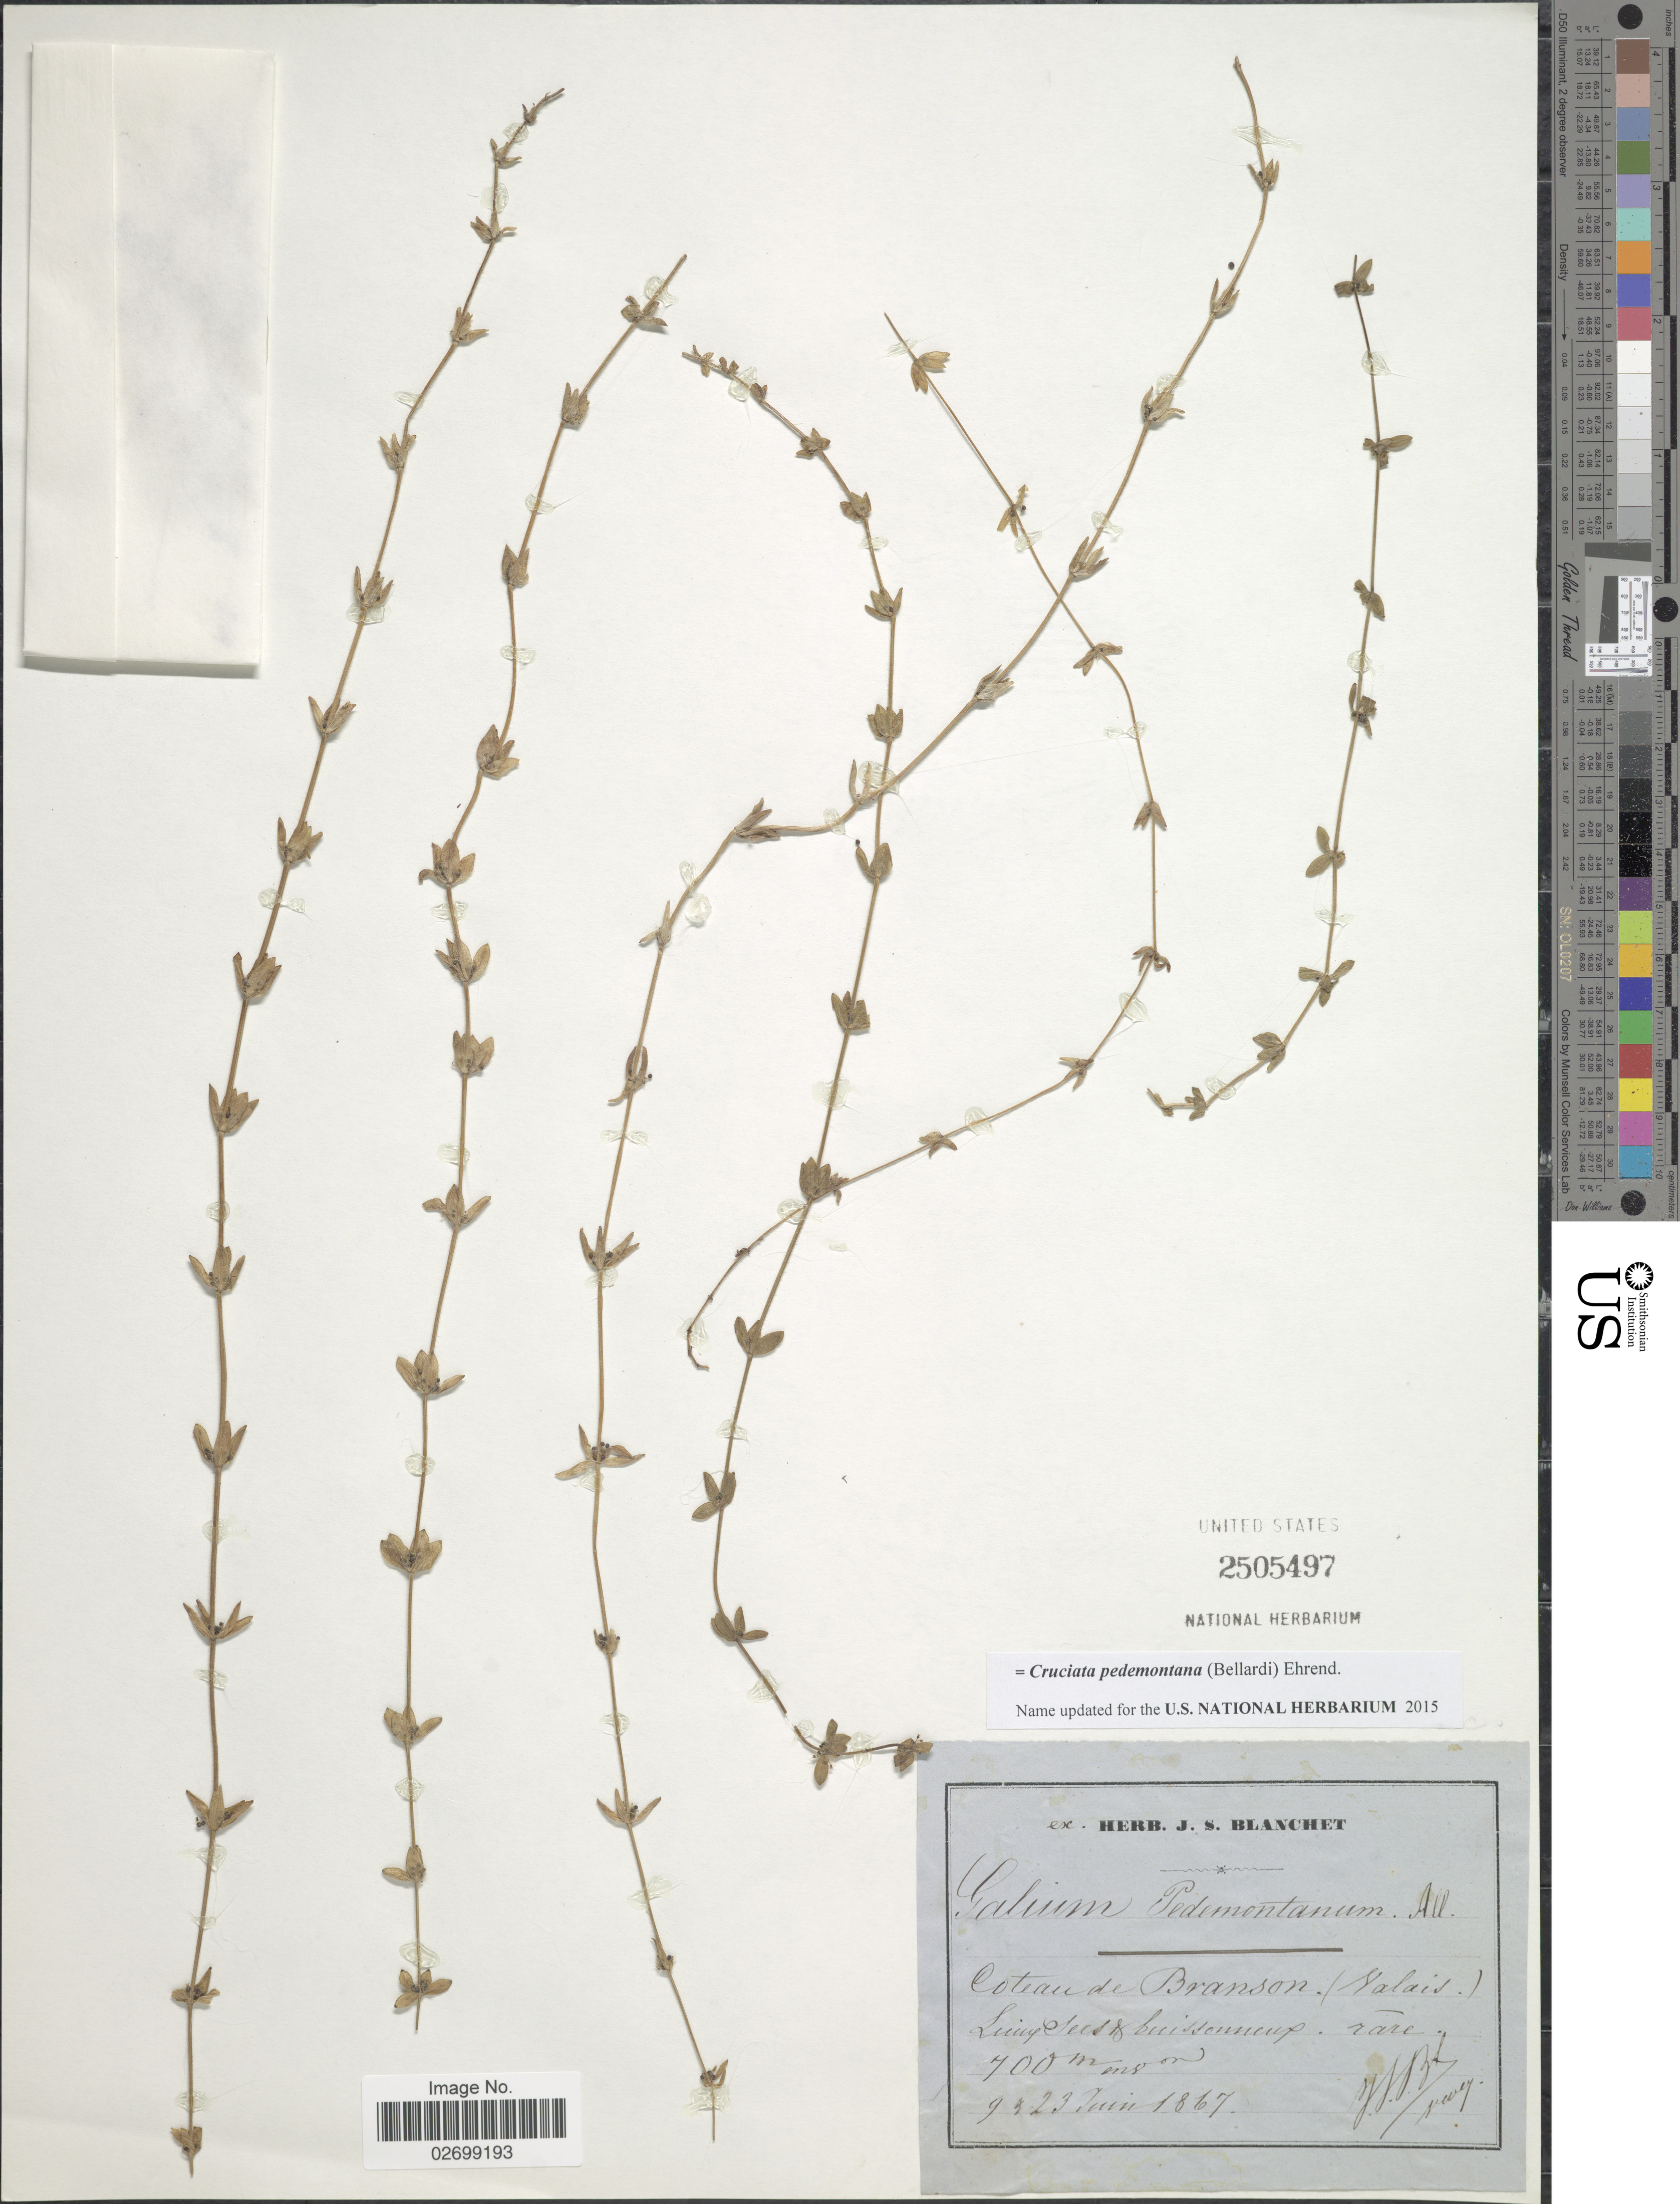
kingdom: Plantae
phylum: Tracheophyta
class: Magnoliopsida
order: Gentianales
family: Rubiaceae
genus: Cruciata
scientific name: Cruciata pedemontana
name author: (Bellardi) Ehrend.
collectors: J. Blanchet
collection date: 1867-06-09/1867-06-23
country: Switzerland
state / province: Valais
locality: Coteau de Branson, Lieux Secs buissonneux.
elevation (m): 700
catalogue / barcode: US 2505497